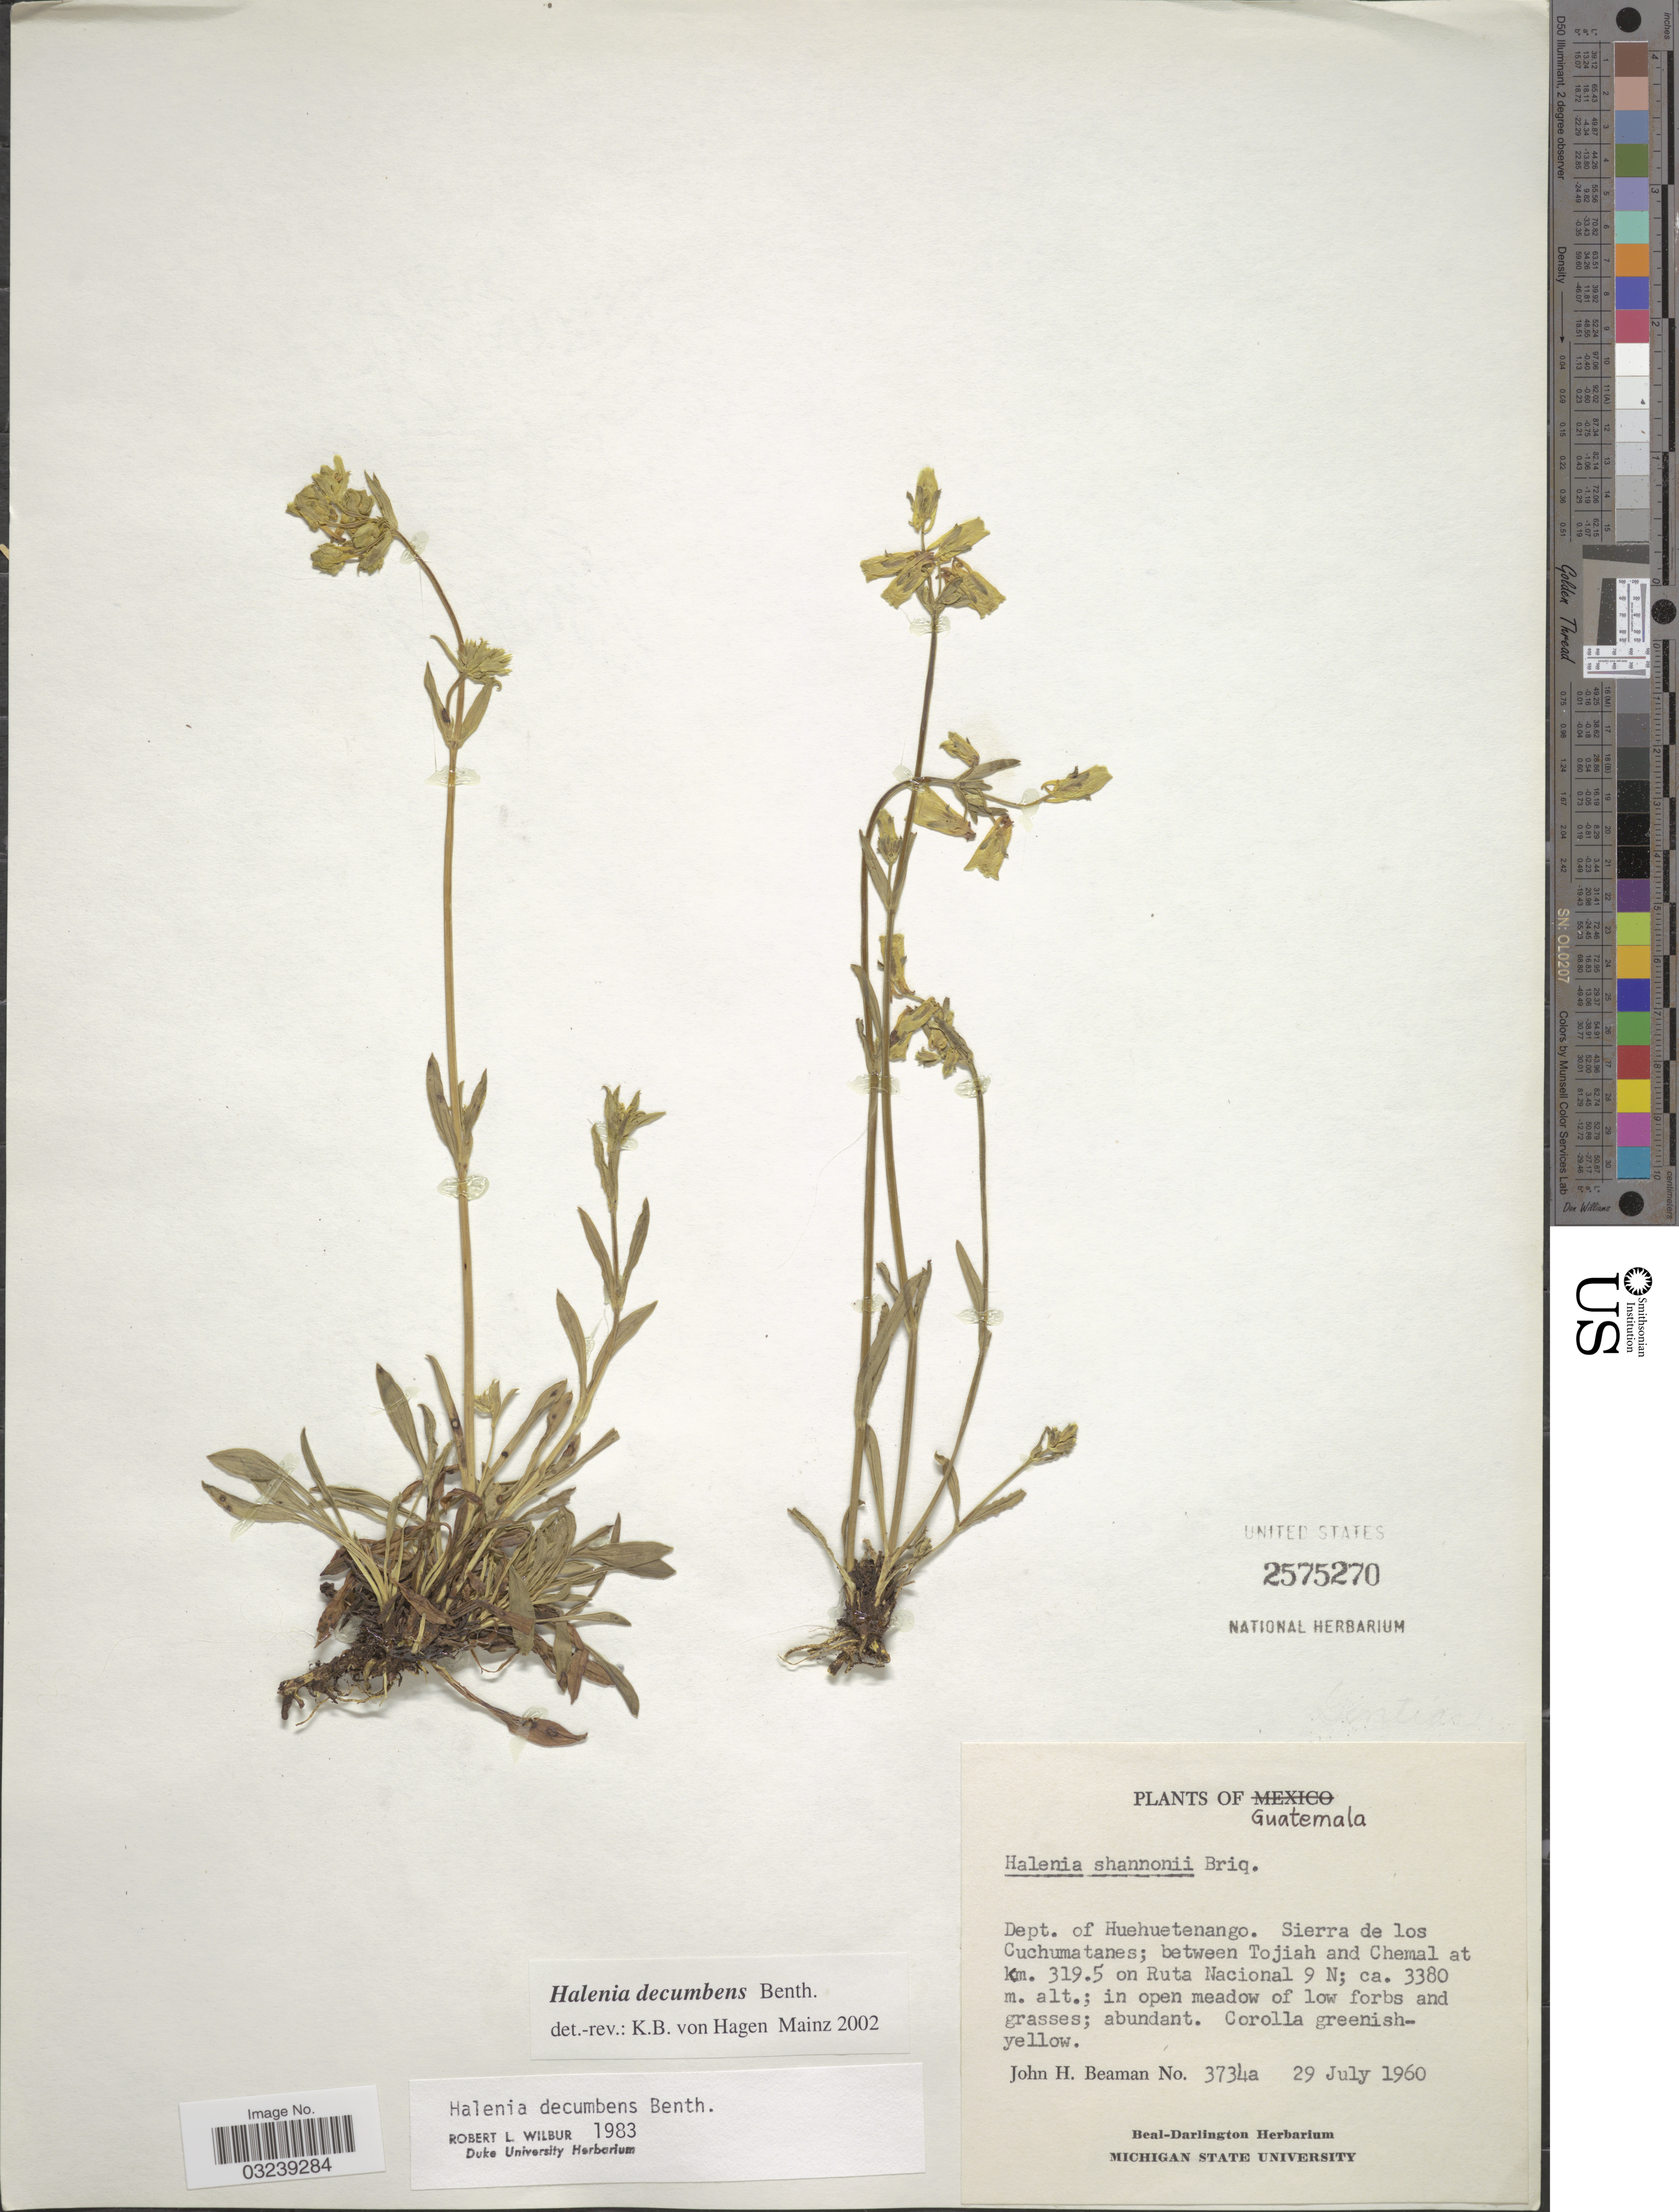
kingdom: Plantae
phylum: Tracheophyta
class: Magnoliopsida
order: Gentianales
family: Gentianaceae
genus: Halenia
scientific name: Halenia decumbens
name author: Benth.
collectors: J. H. Beaman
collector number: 3734a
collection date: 1960-07-29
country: Guatemala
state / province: Huehuetenango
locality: Dept. of Huehuetenango. Sierra de los Cuchumatanes; between Tojiah and Chemal at km. 319.5 on Ruta Nacional 9 N.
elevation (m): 3380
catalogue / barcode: US 2575270